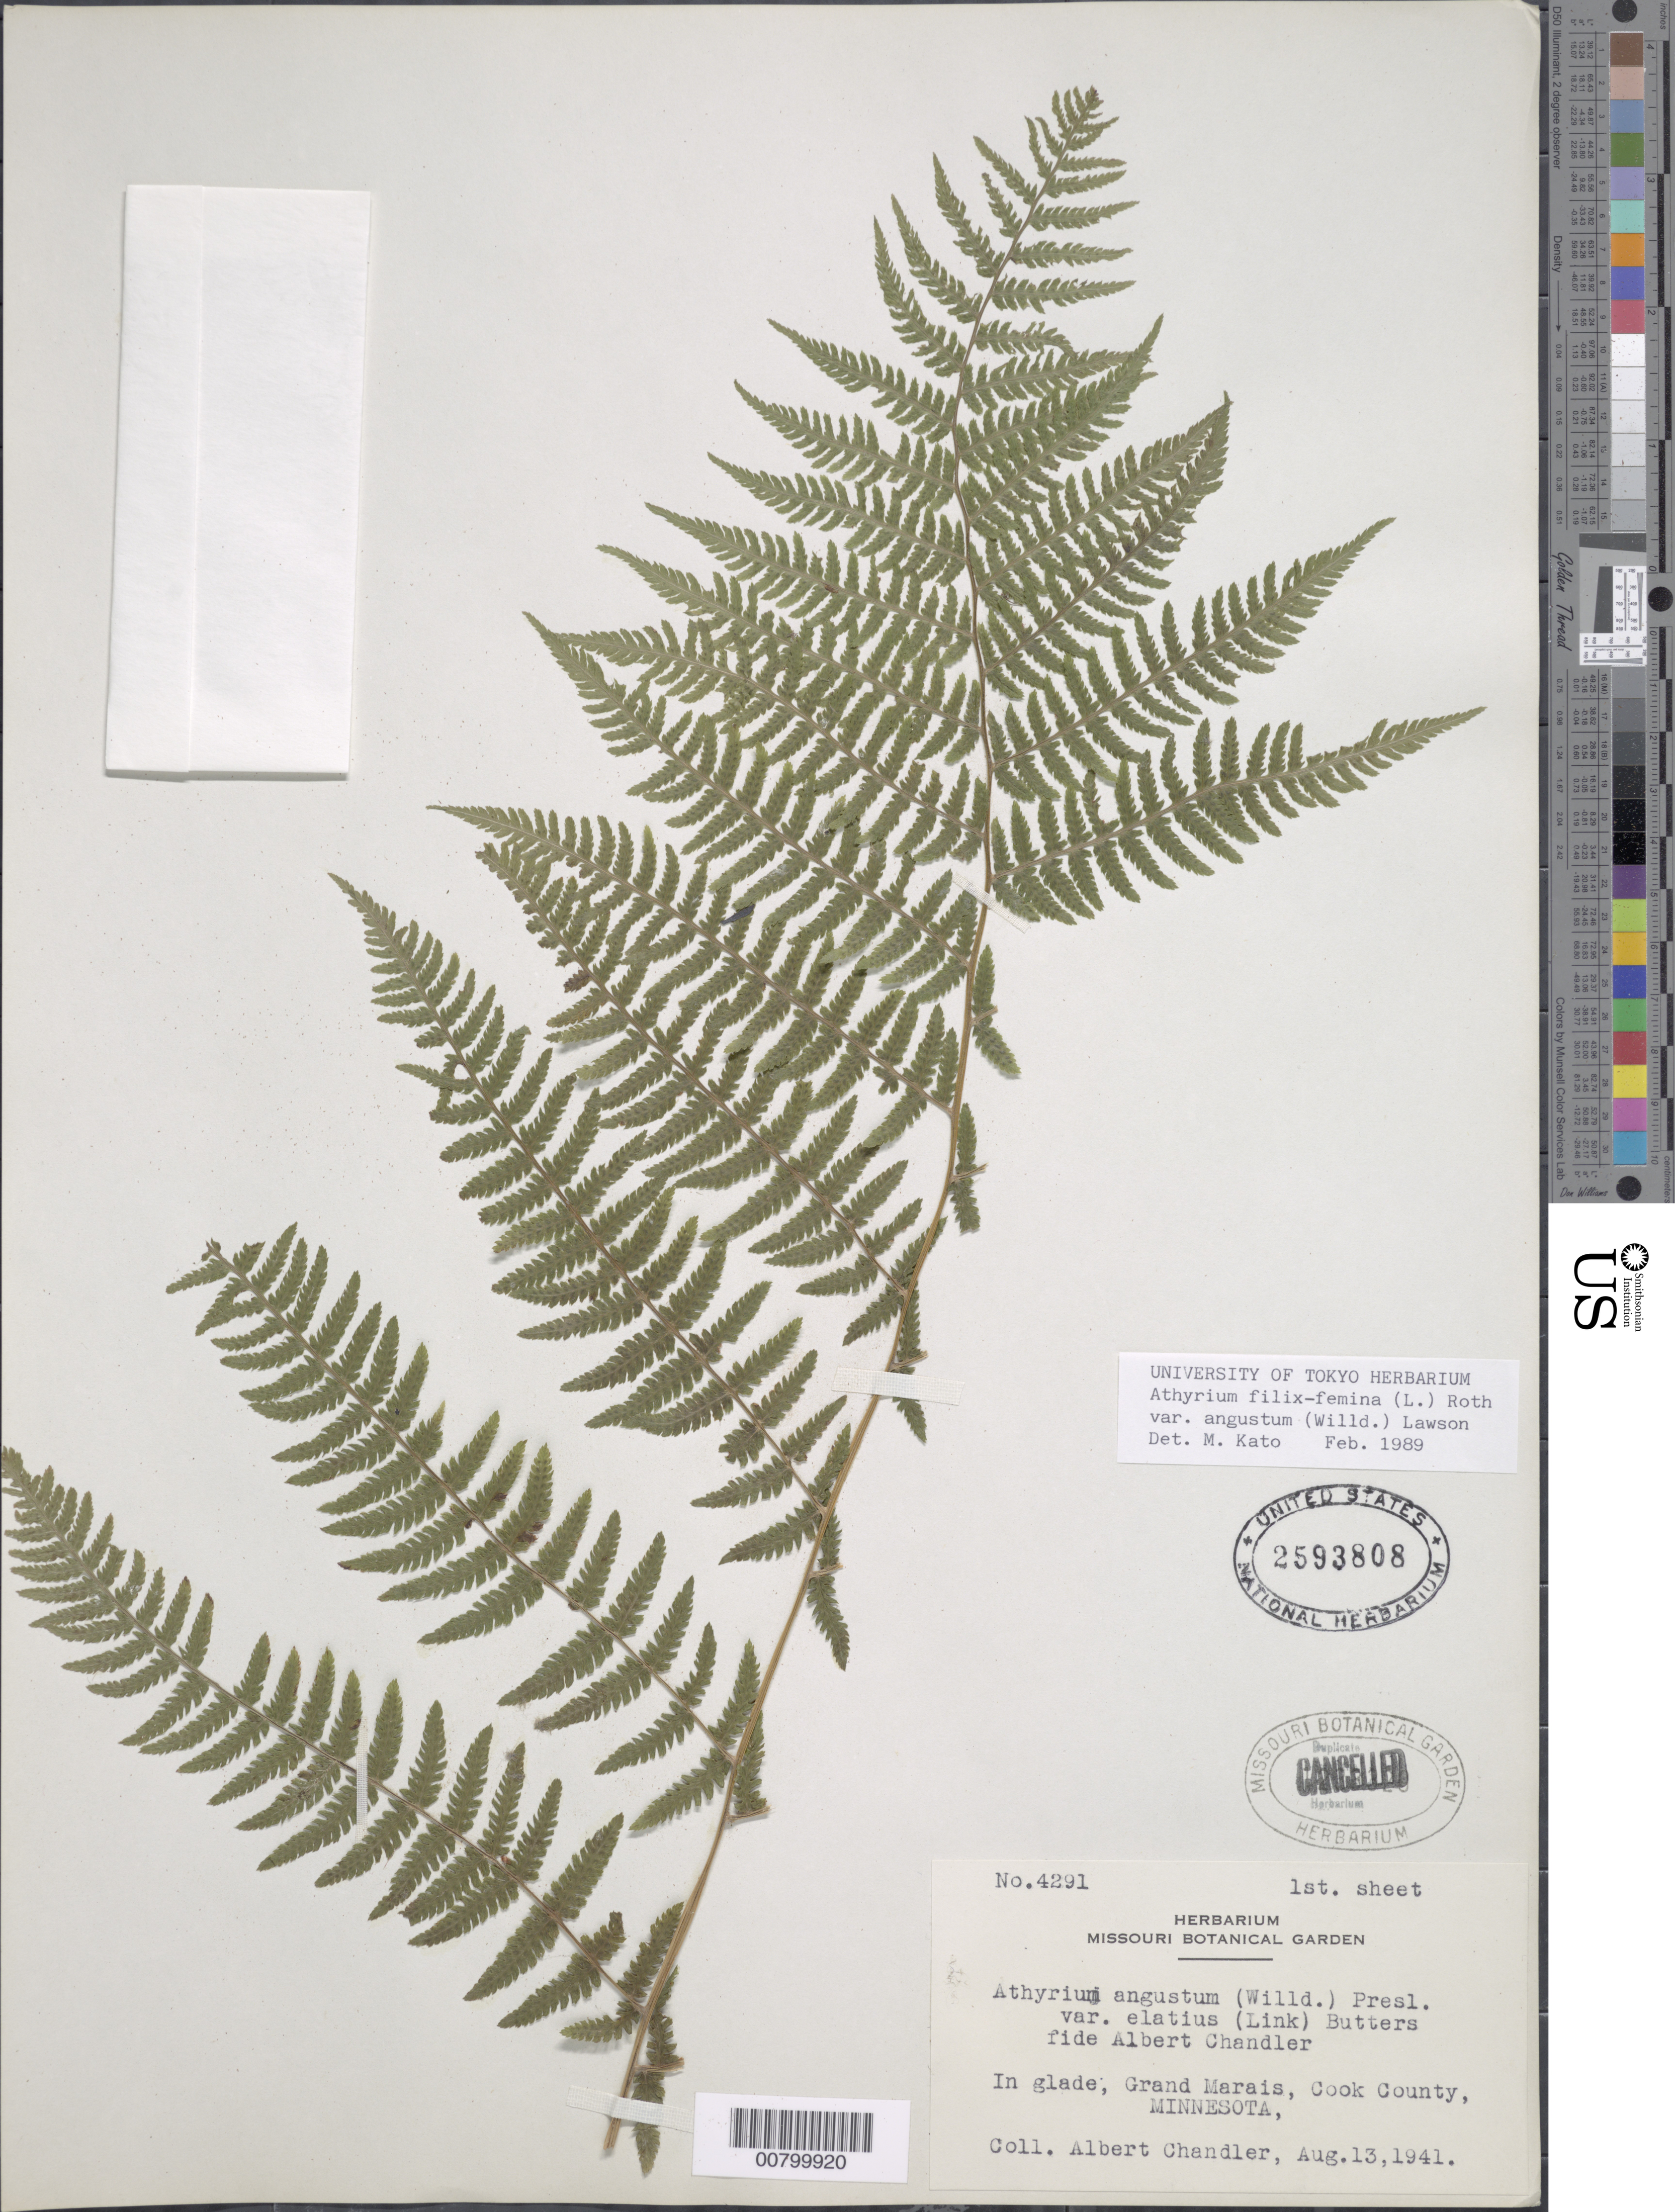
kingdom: Plantae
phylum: Tracheophyta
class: Polypodiopsida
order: Polypodiales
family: Athyriaceae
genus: Athyrium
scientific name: Athyrium filix-femina subsp. angustatum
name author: (Willd.) R.T. Clausen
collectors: A. Chandler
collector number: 4291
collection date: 1941-08-13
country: United States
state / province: Minnesota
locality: In glade, Grand Marais, Cook County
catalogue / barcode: US 2593808